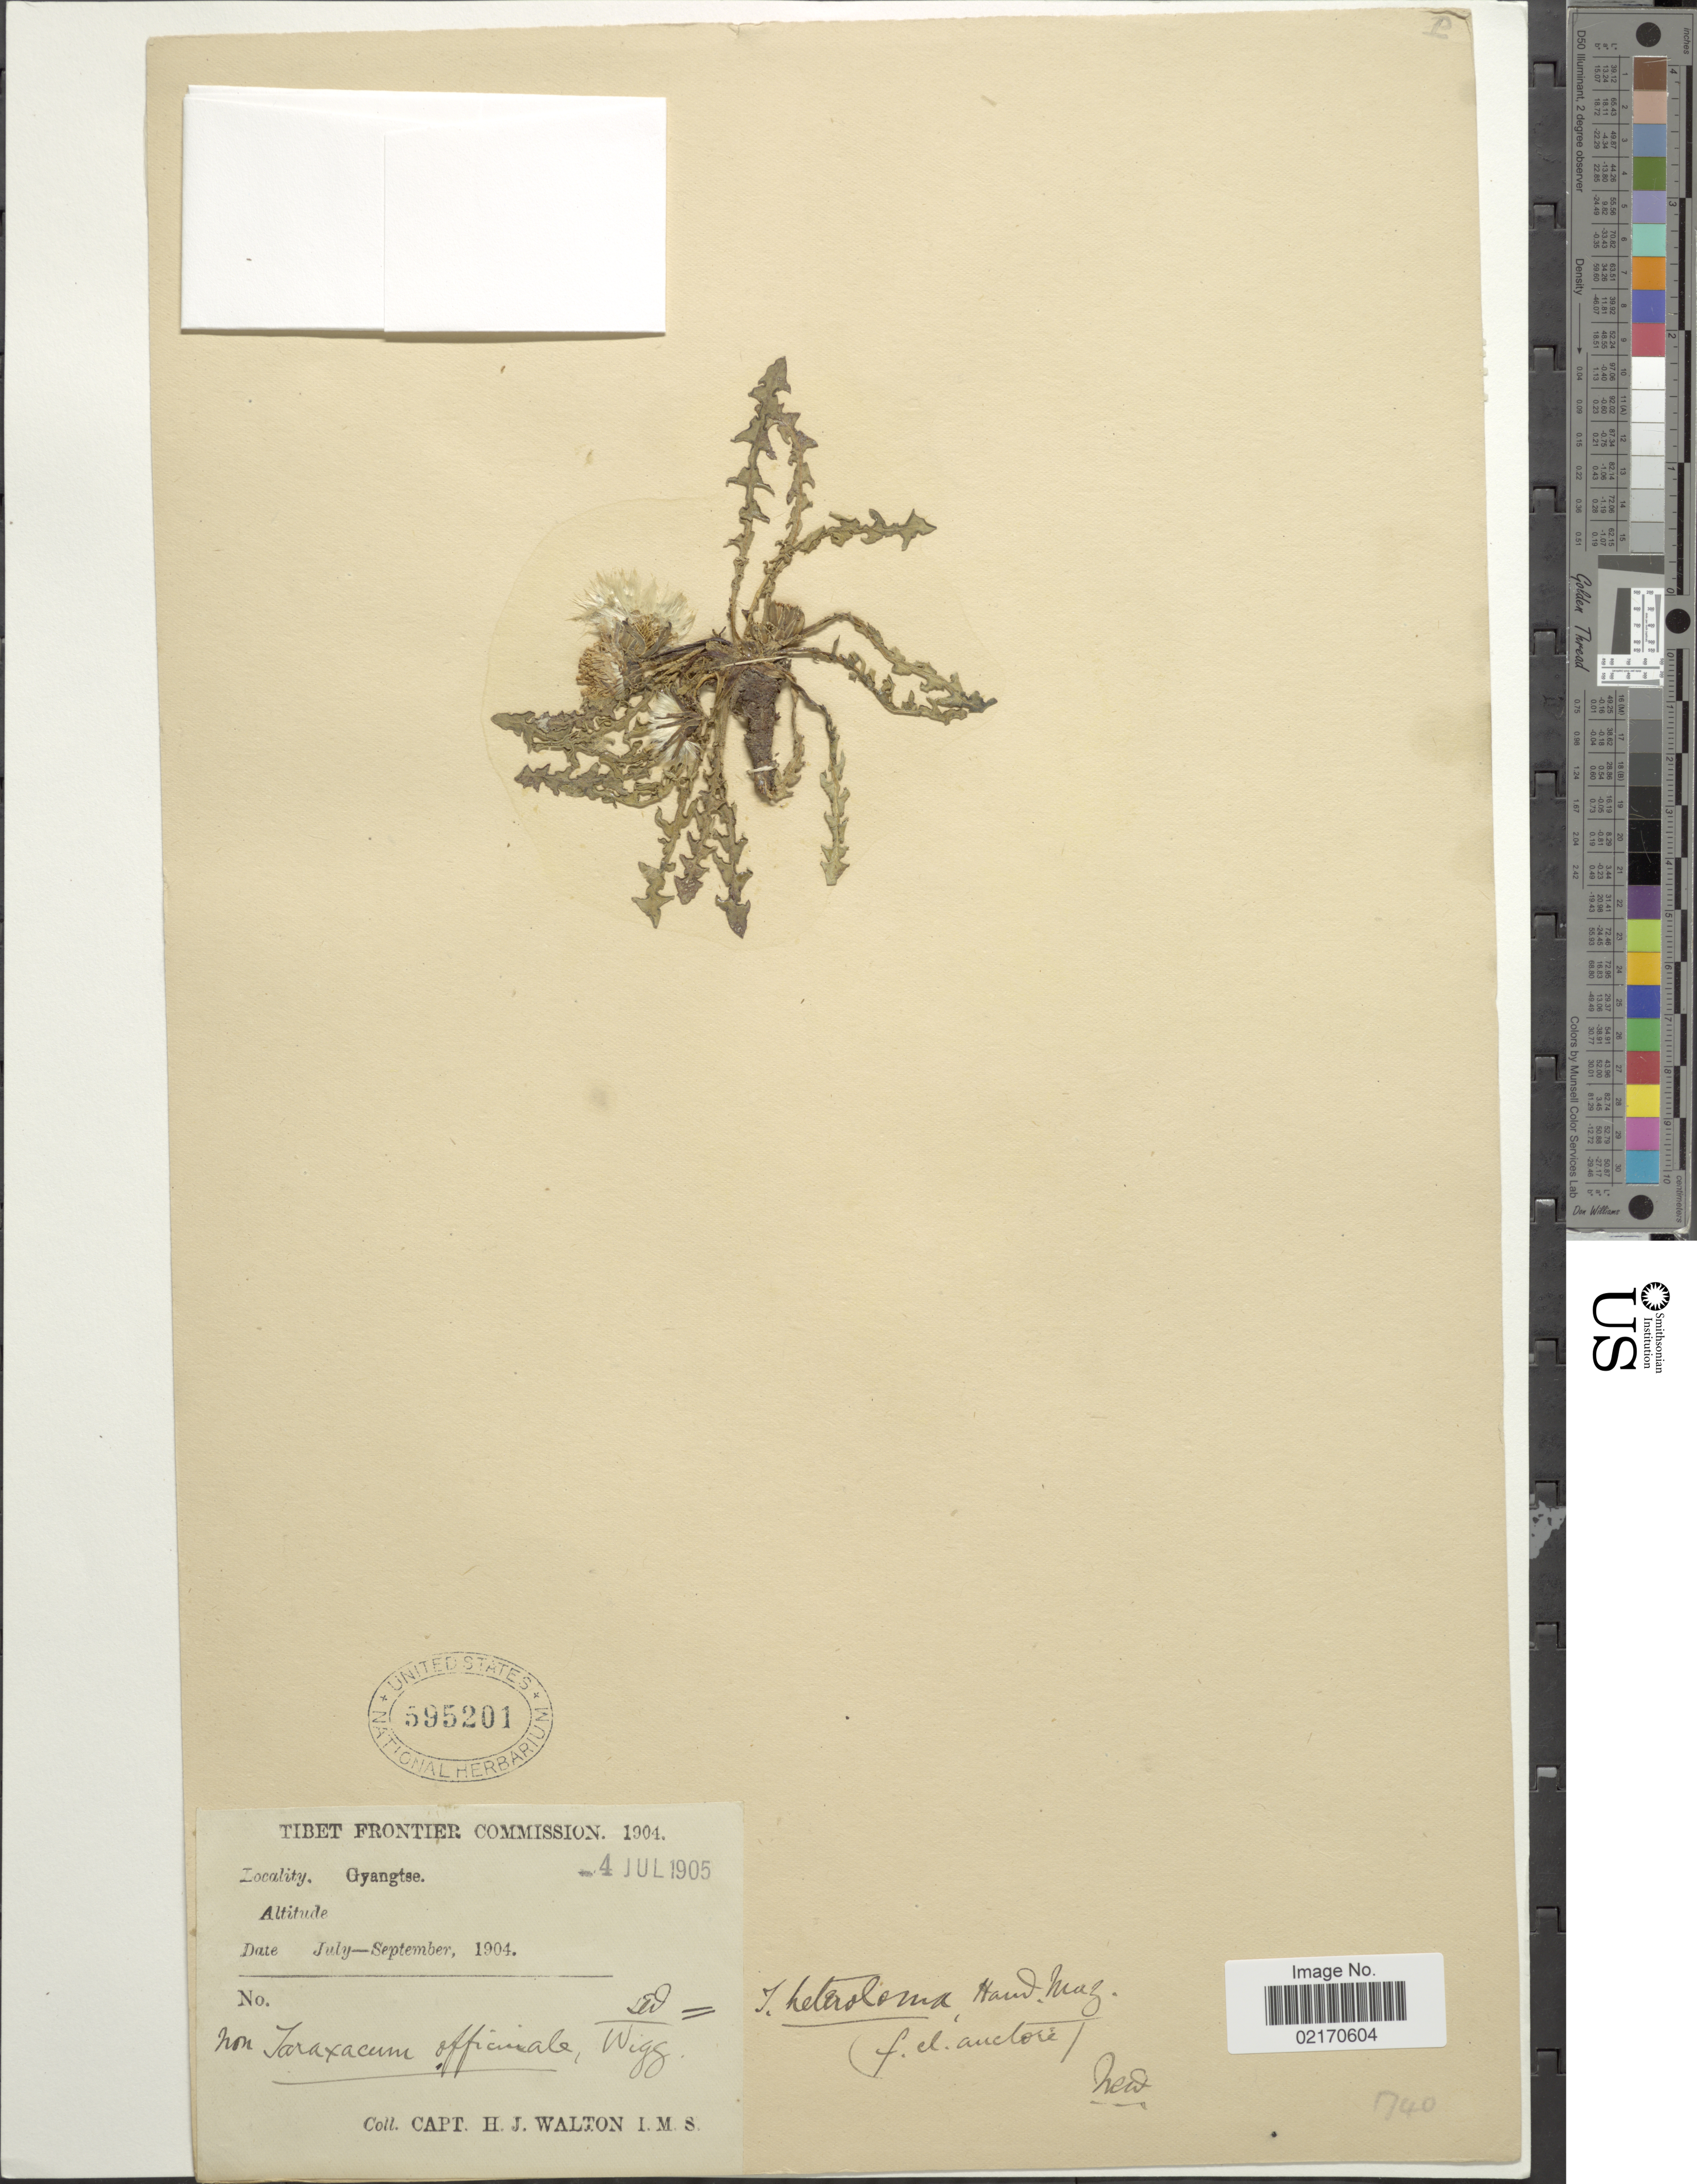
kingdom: Plantae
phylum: Tracheophyta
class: Magnoliopsida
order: Asterales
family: Asteraceae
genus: Taraxacum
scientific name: Taraxacum officinale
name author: G.H. Weber ex F.H. Wigg.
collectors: H. Walton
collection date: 1905-07-04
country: China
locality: Gyangtse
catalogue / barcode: US 595201